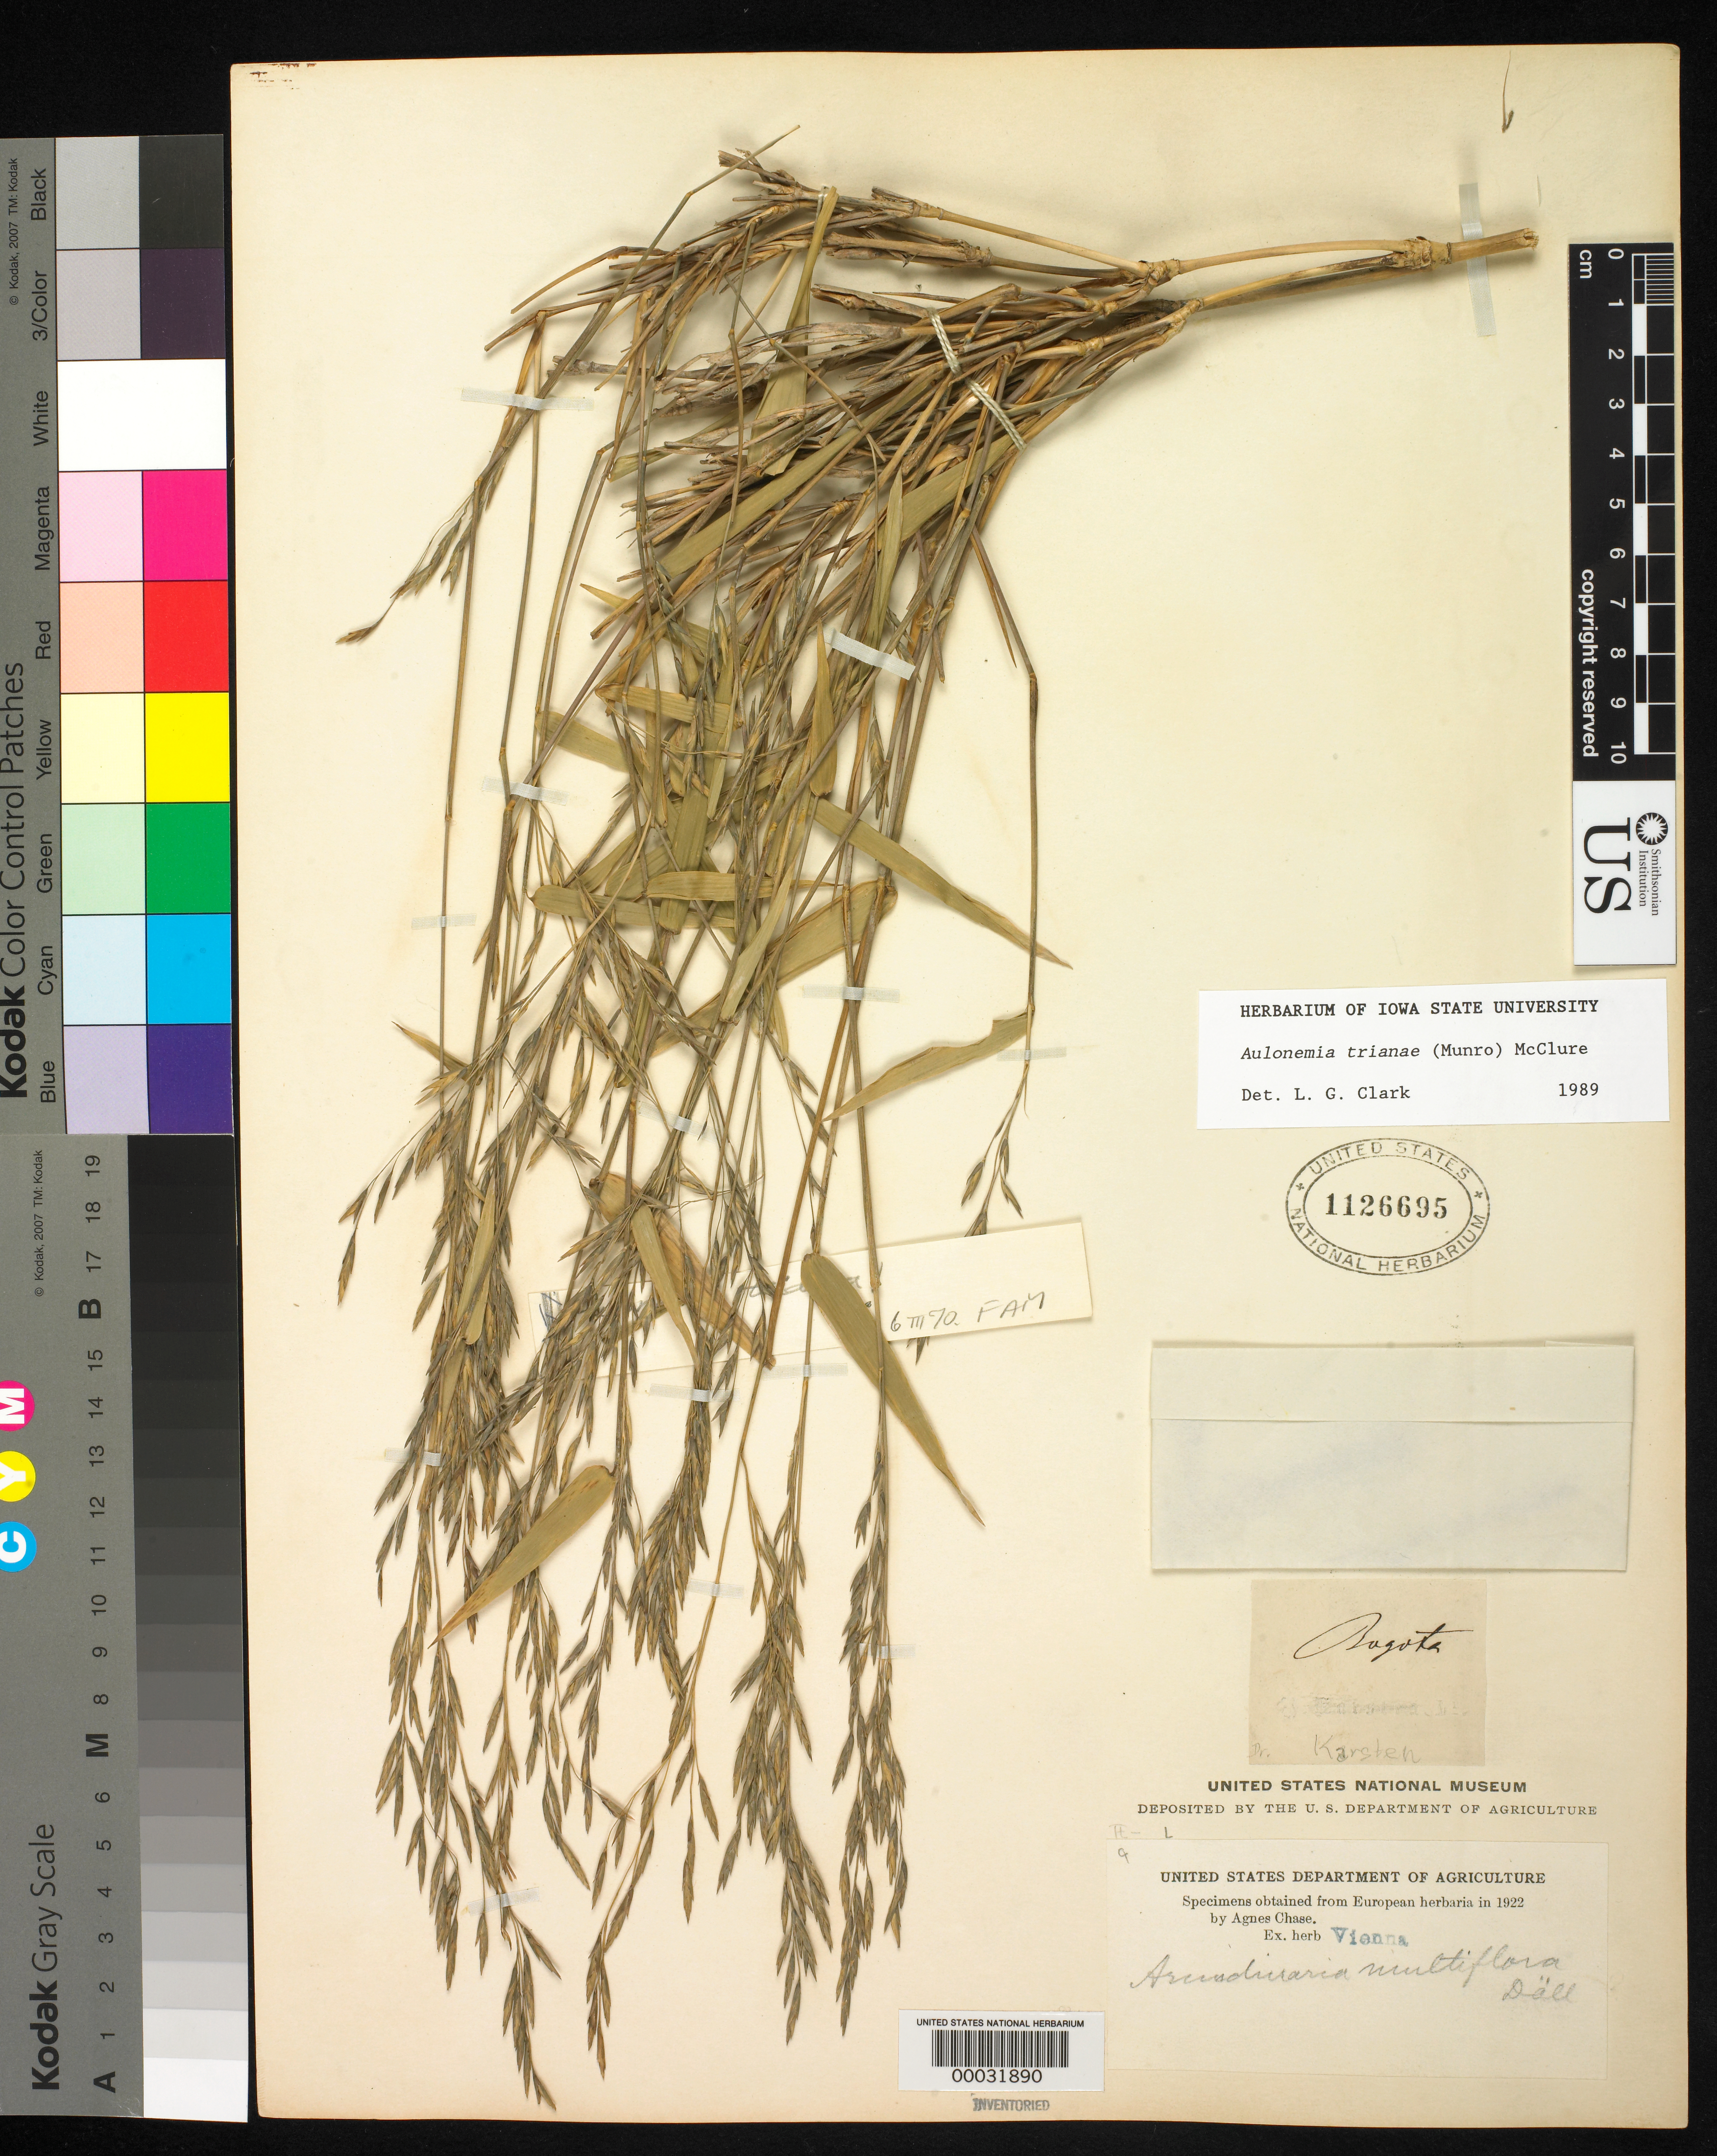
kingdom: Plantae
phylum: Tracheophyta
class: Liliopsida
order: Poales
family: Poaceae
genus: Aulonemia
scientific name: Aulonemia trianae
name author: (Munro) McClure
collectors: -. Karsten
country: Colombia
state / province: Bogota D.C. / Cundinamarca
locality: Bogota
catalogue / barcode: US 1126695